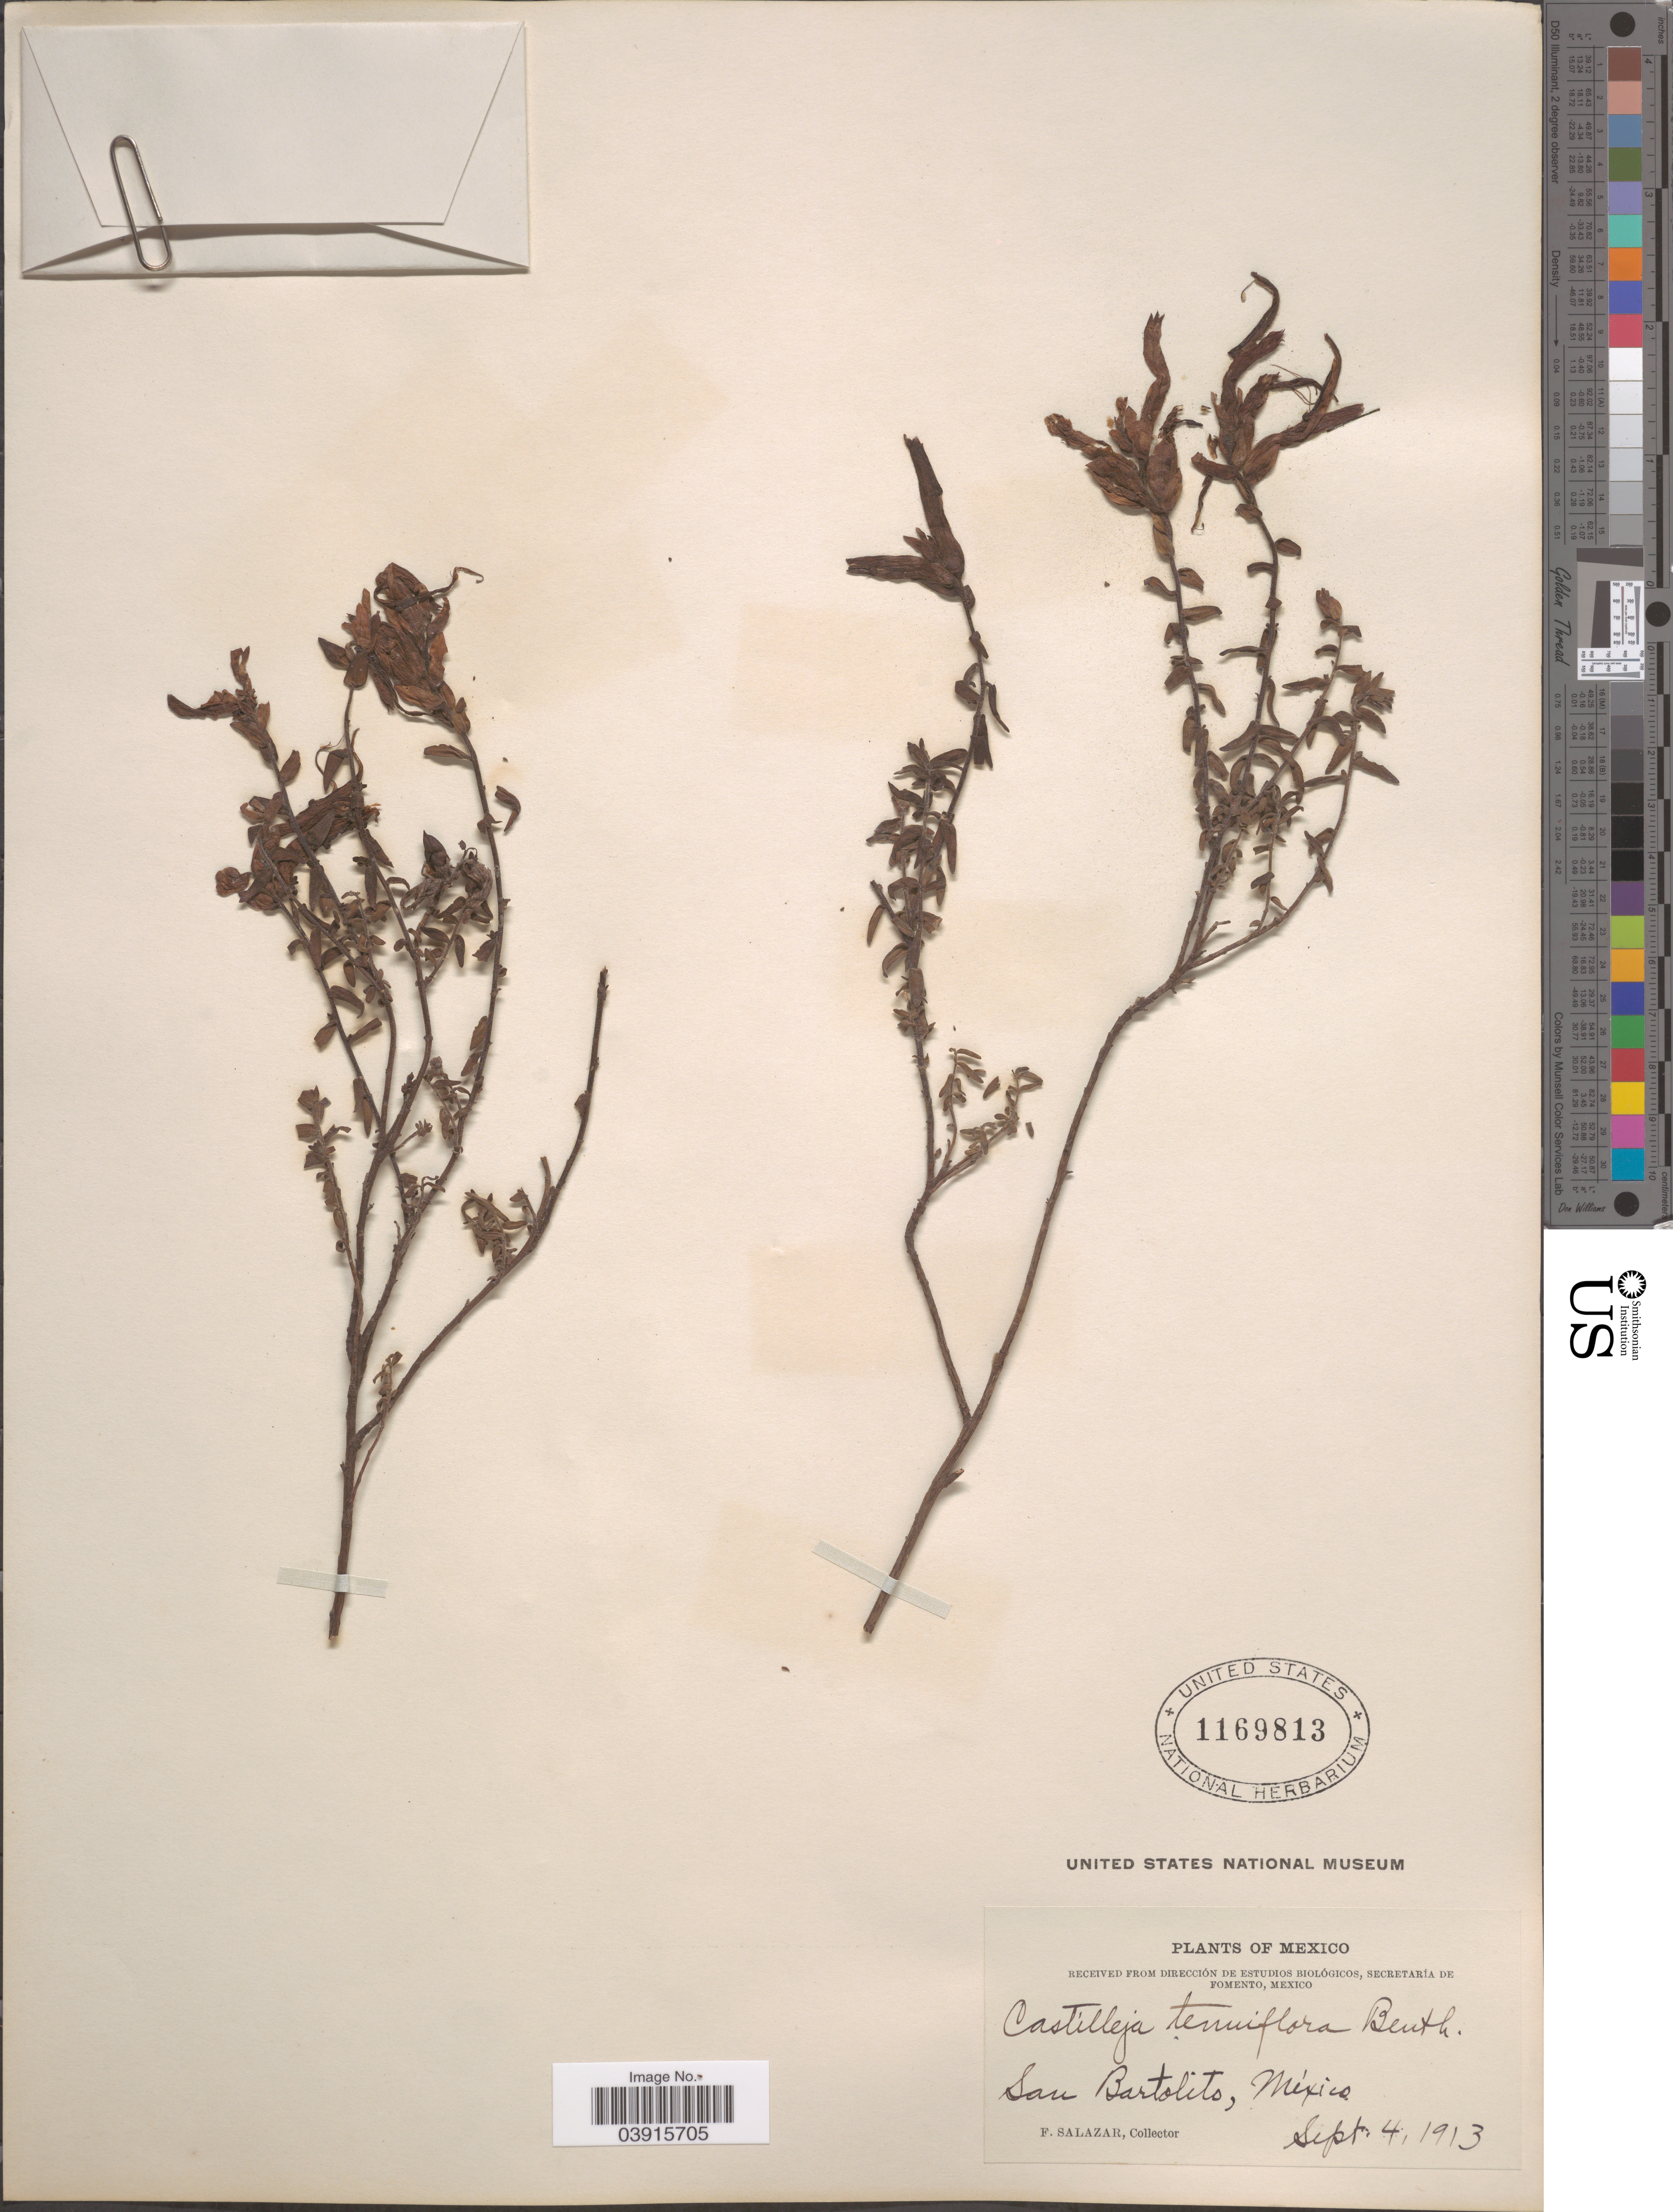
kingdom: Plantae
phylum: Tracheophyta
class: Magnoliopsida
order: Lamiales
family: Orobanchaceae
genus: Castilleja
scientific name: Castilleja tenuiflora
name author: Benth.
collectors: F. Salazar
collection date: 1913-09-04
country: Mexico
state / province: México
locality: San Bartolito.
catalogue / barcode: US 1169813